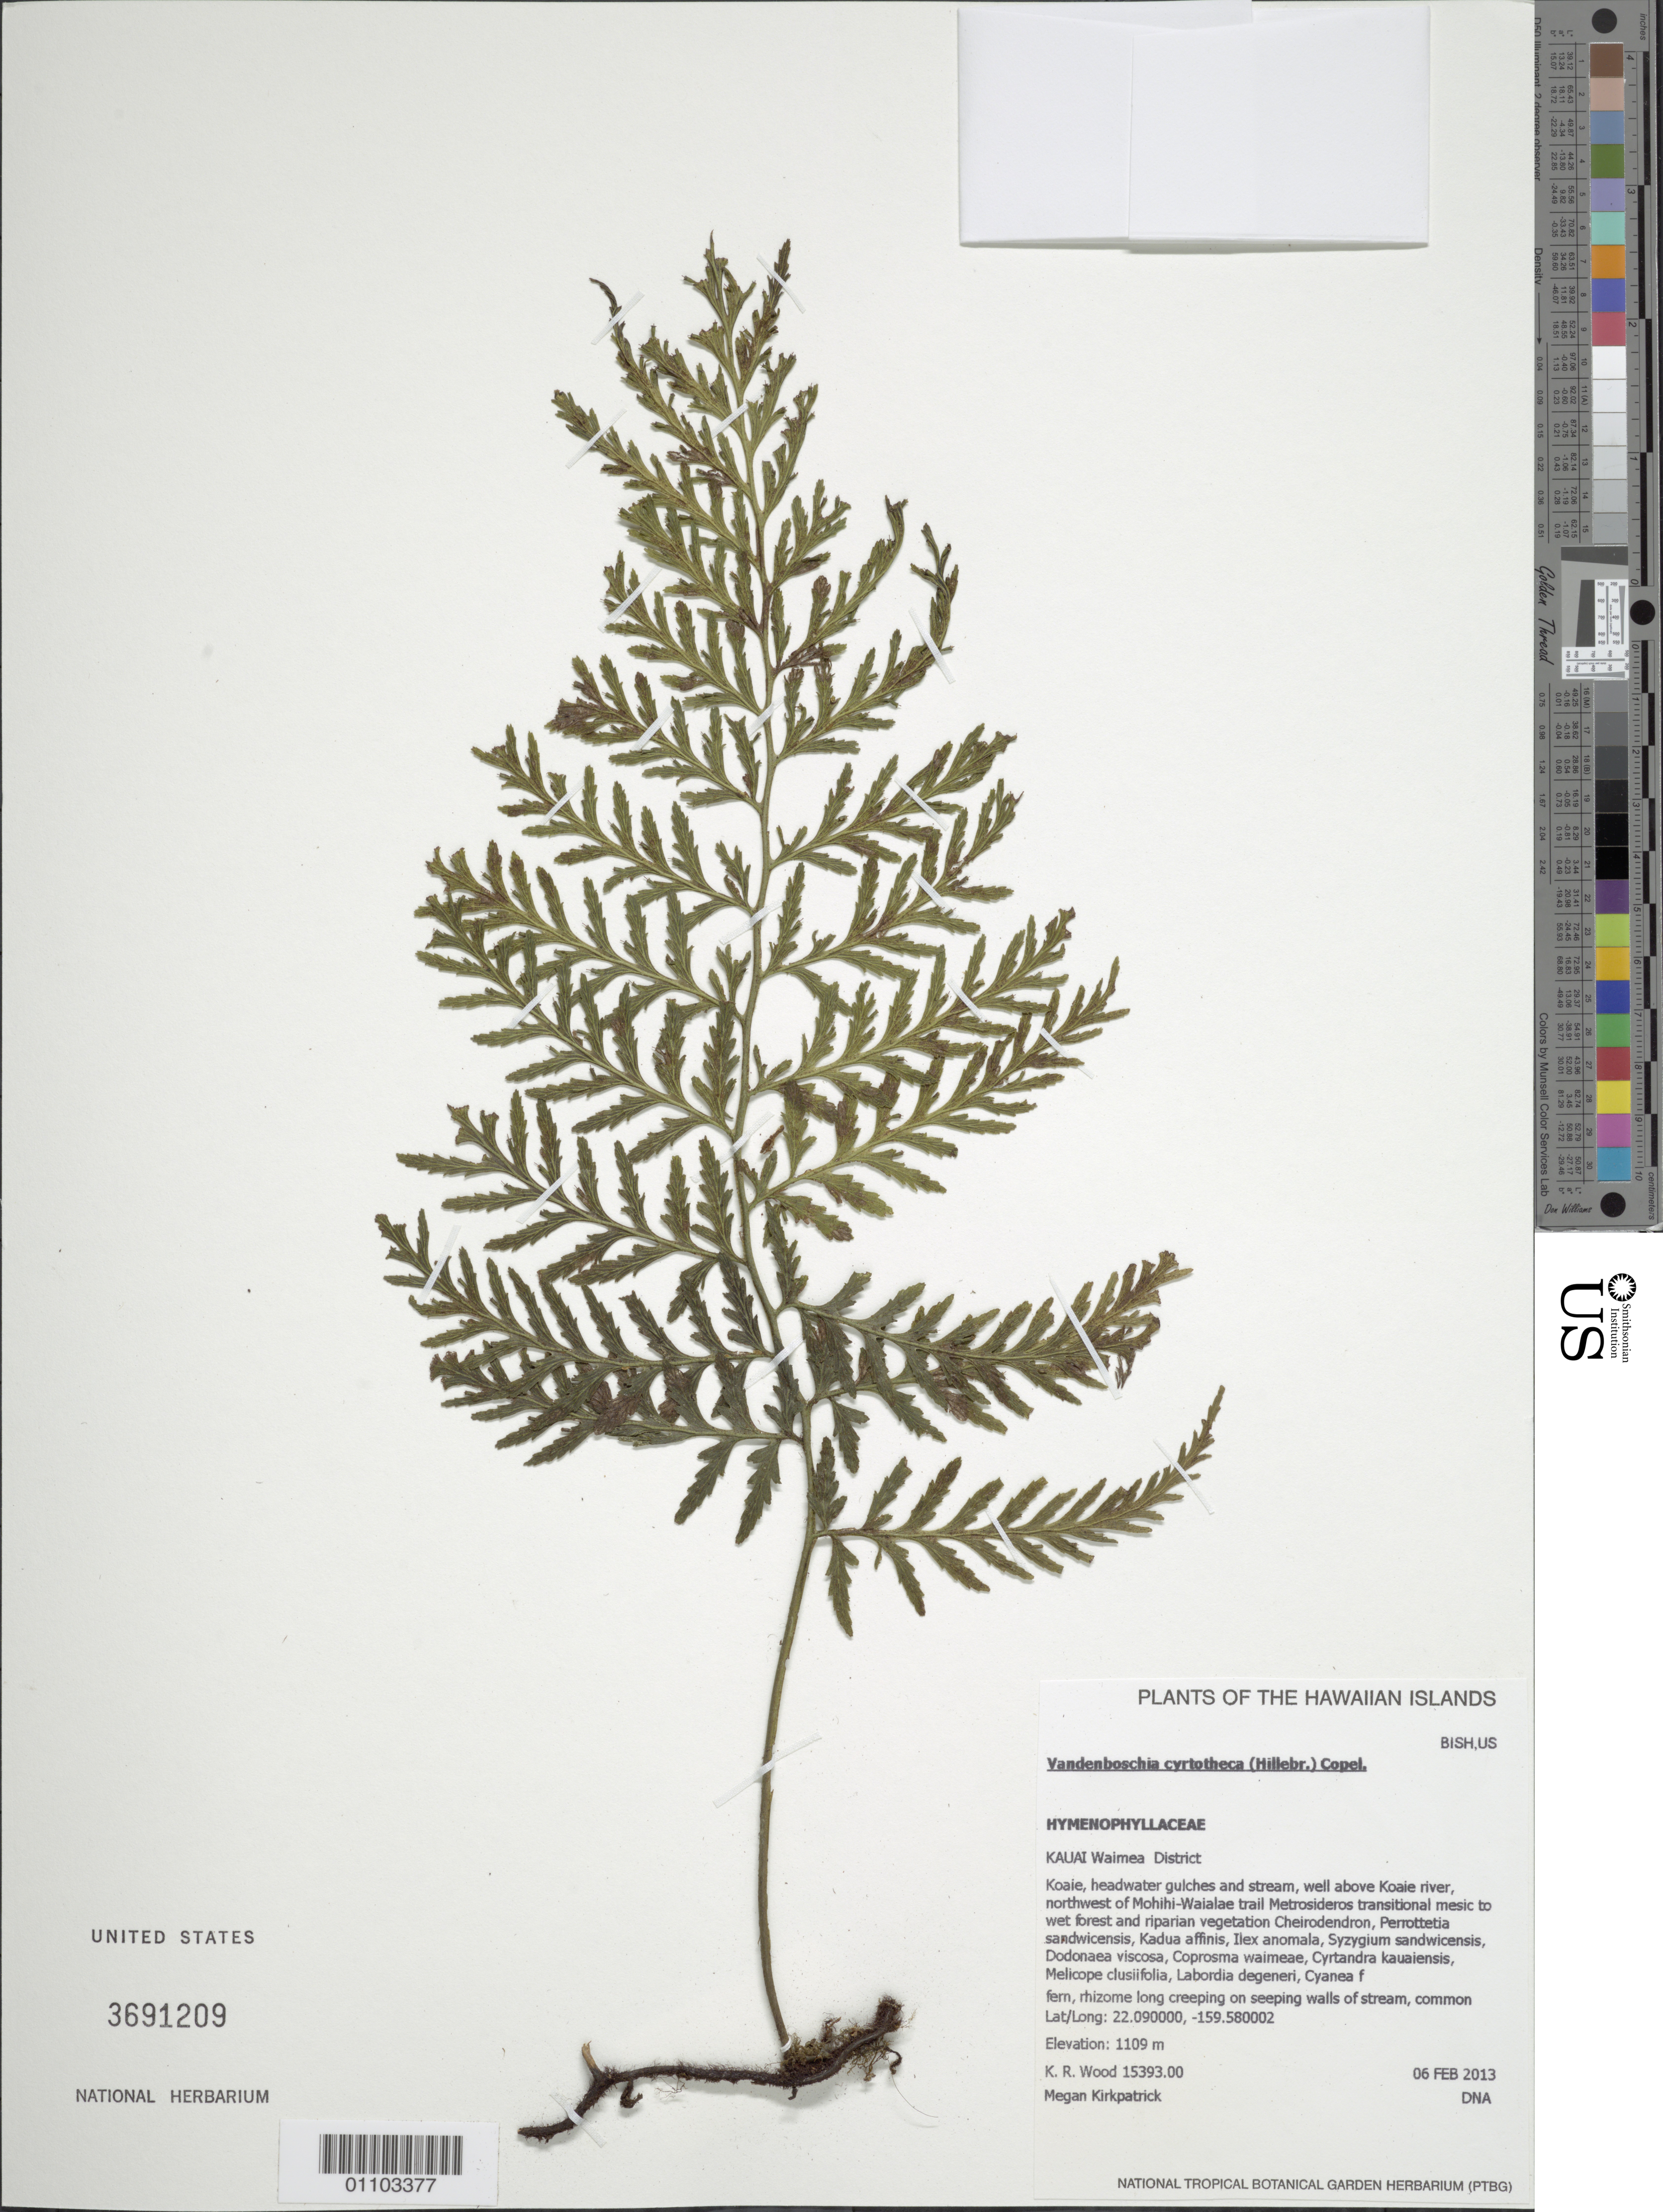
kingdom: Plantae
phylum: Tracheophyta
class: Polypodiopsida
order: Hymenophyllales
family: Hymenophyllaceae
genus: Vandenboschia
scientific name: Vandenboschia cyrtotheca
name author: Copel.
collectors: K. R. Wood & M. Kirkpatrick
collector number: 15393.00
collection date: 2013-02-06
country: United States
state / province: Hawaii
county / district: Kauai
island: Kaua'i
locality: Waimea District, Koaie, headwater gulches and stream, well above Koaie river, northwest of Mohihi-Waialae trail.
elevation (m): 1109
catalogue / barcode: US 3691209